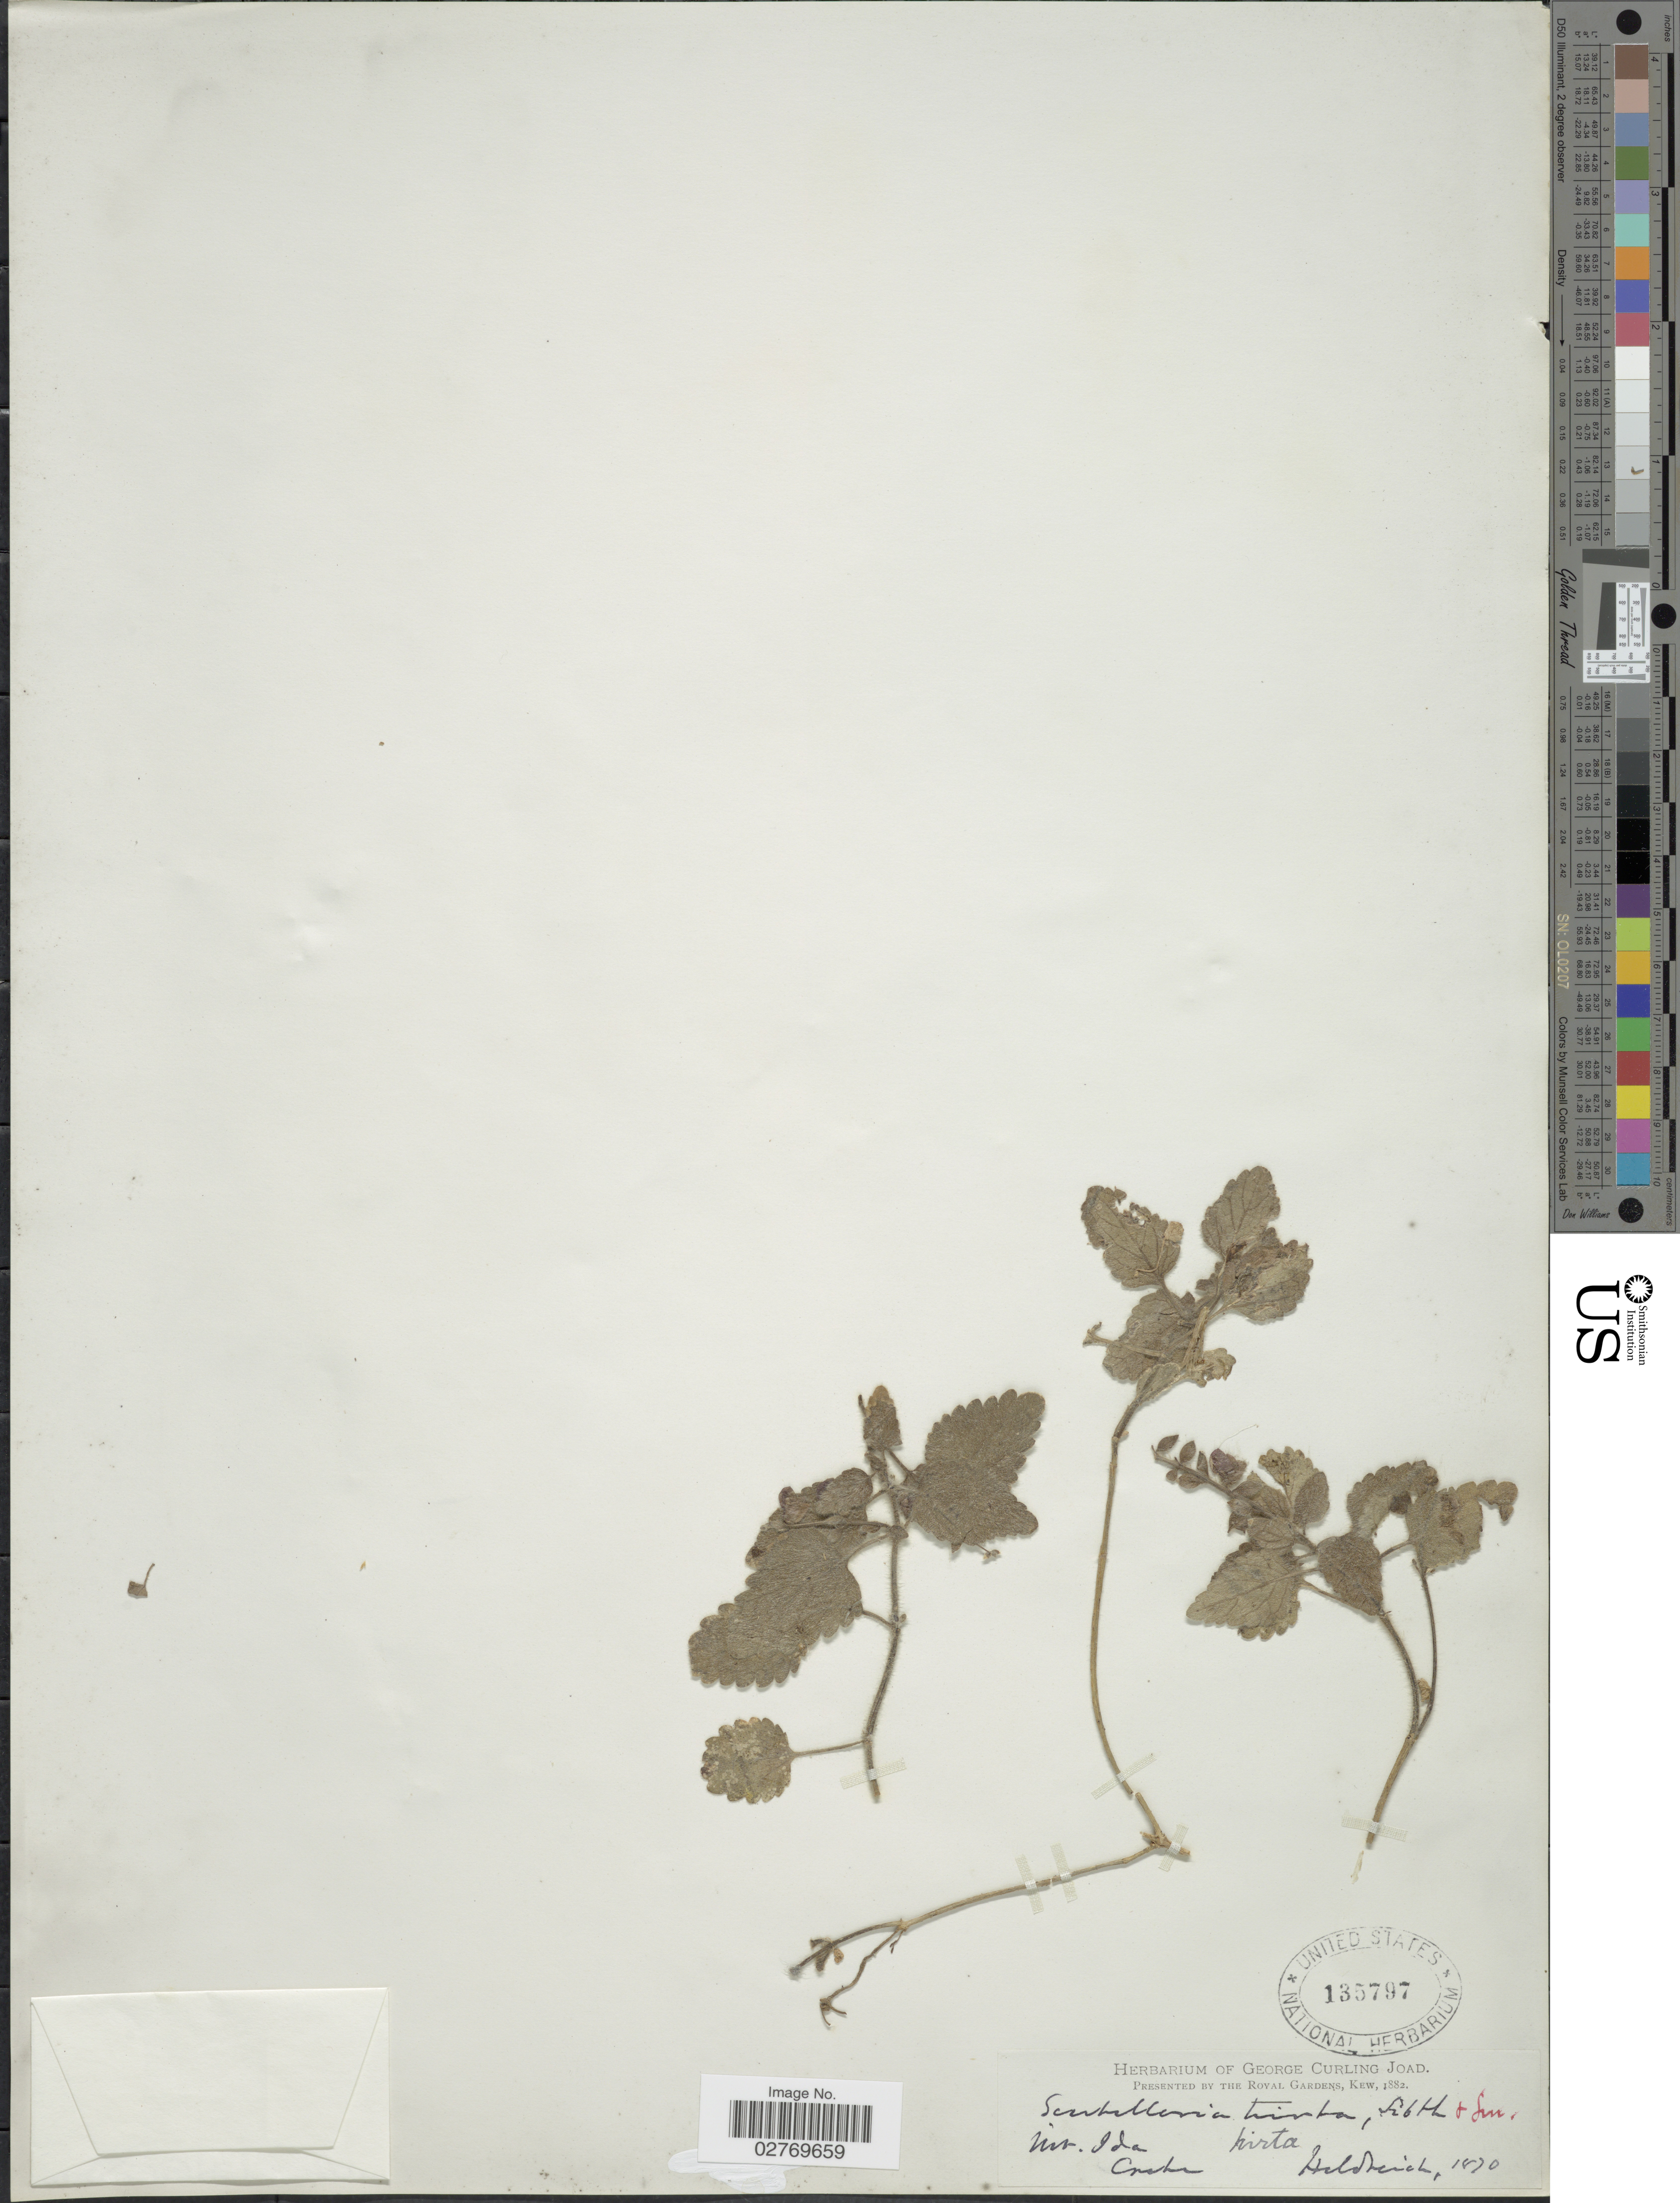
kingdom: Plantae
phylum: Tracheophyta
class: Magnoliopsida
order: Lamiales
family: Lamiaceae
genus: Scutellaria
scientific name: Scutellaria hirta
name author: Sm.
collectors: Heldreich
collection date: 1870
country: Greece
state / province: Crete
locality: Riv. Ida Crete.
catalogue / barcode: US 135797